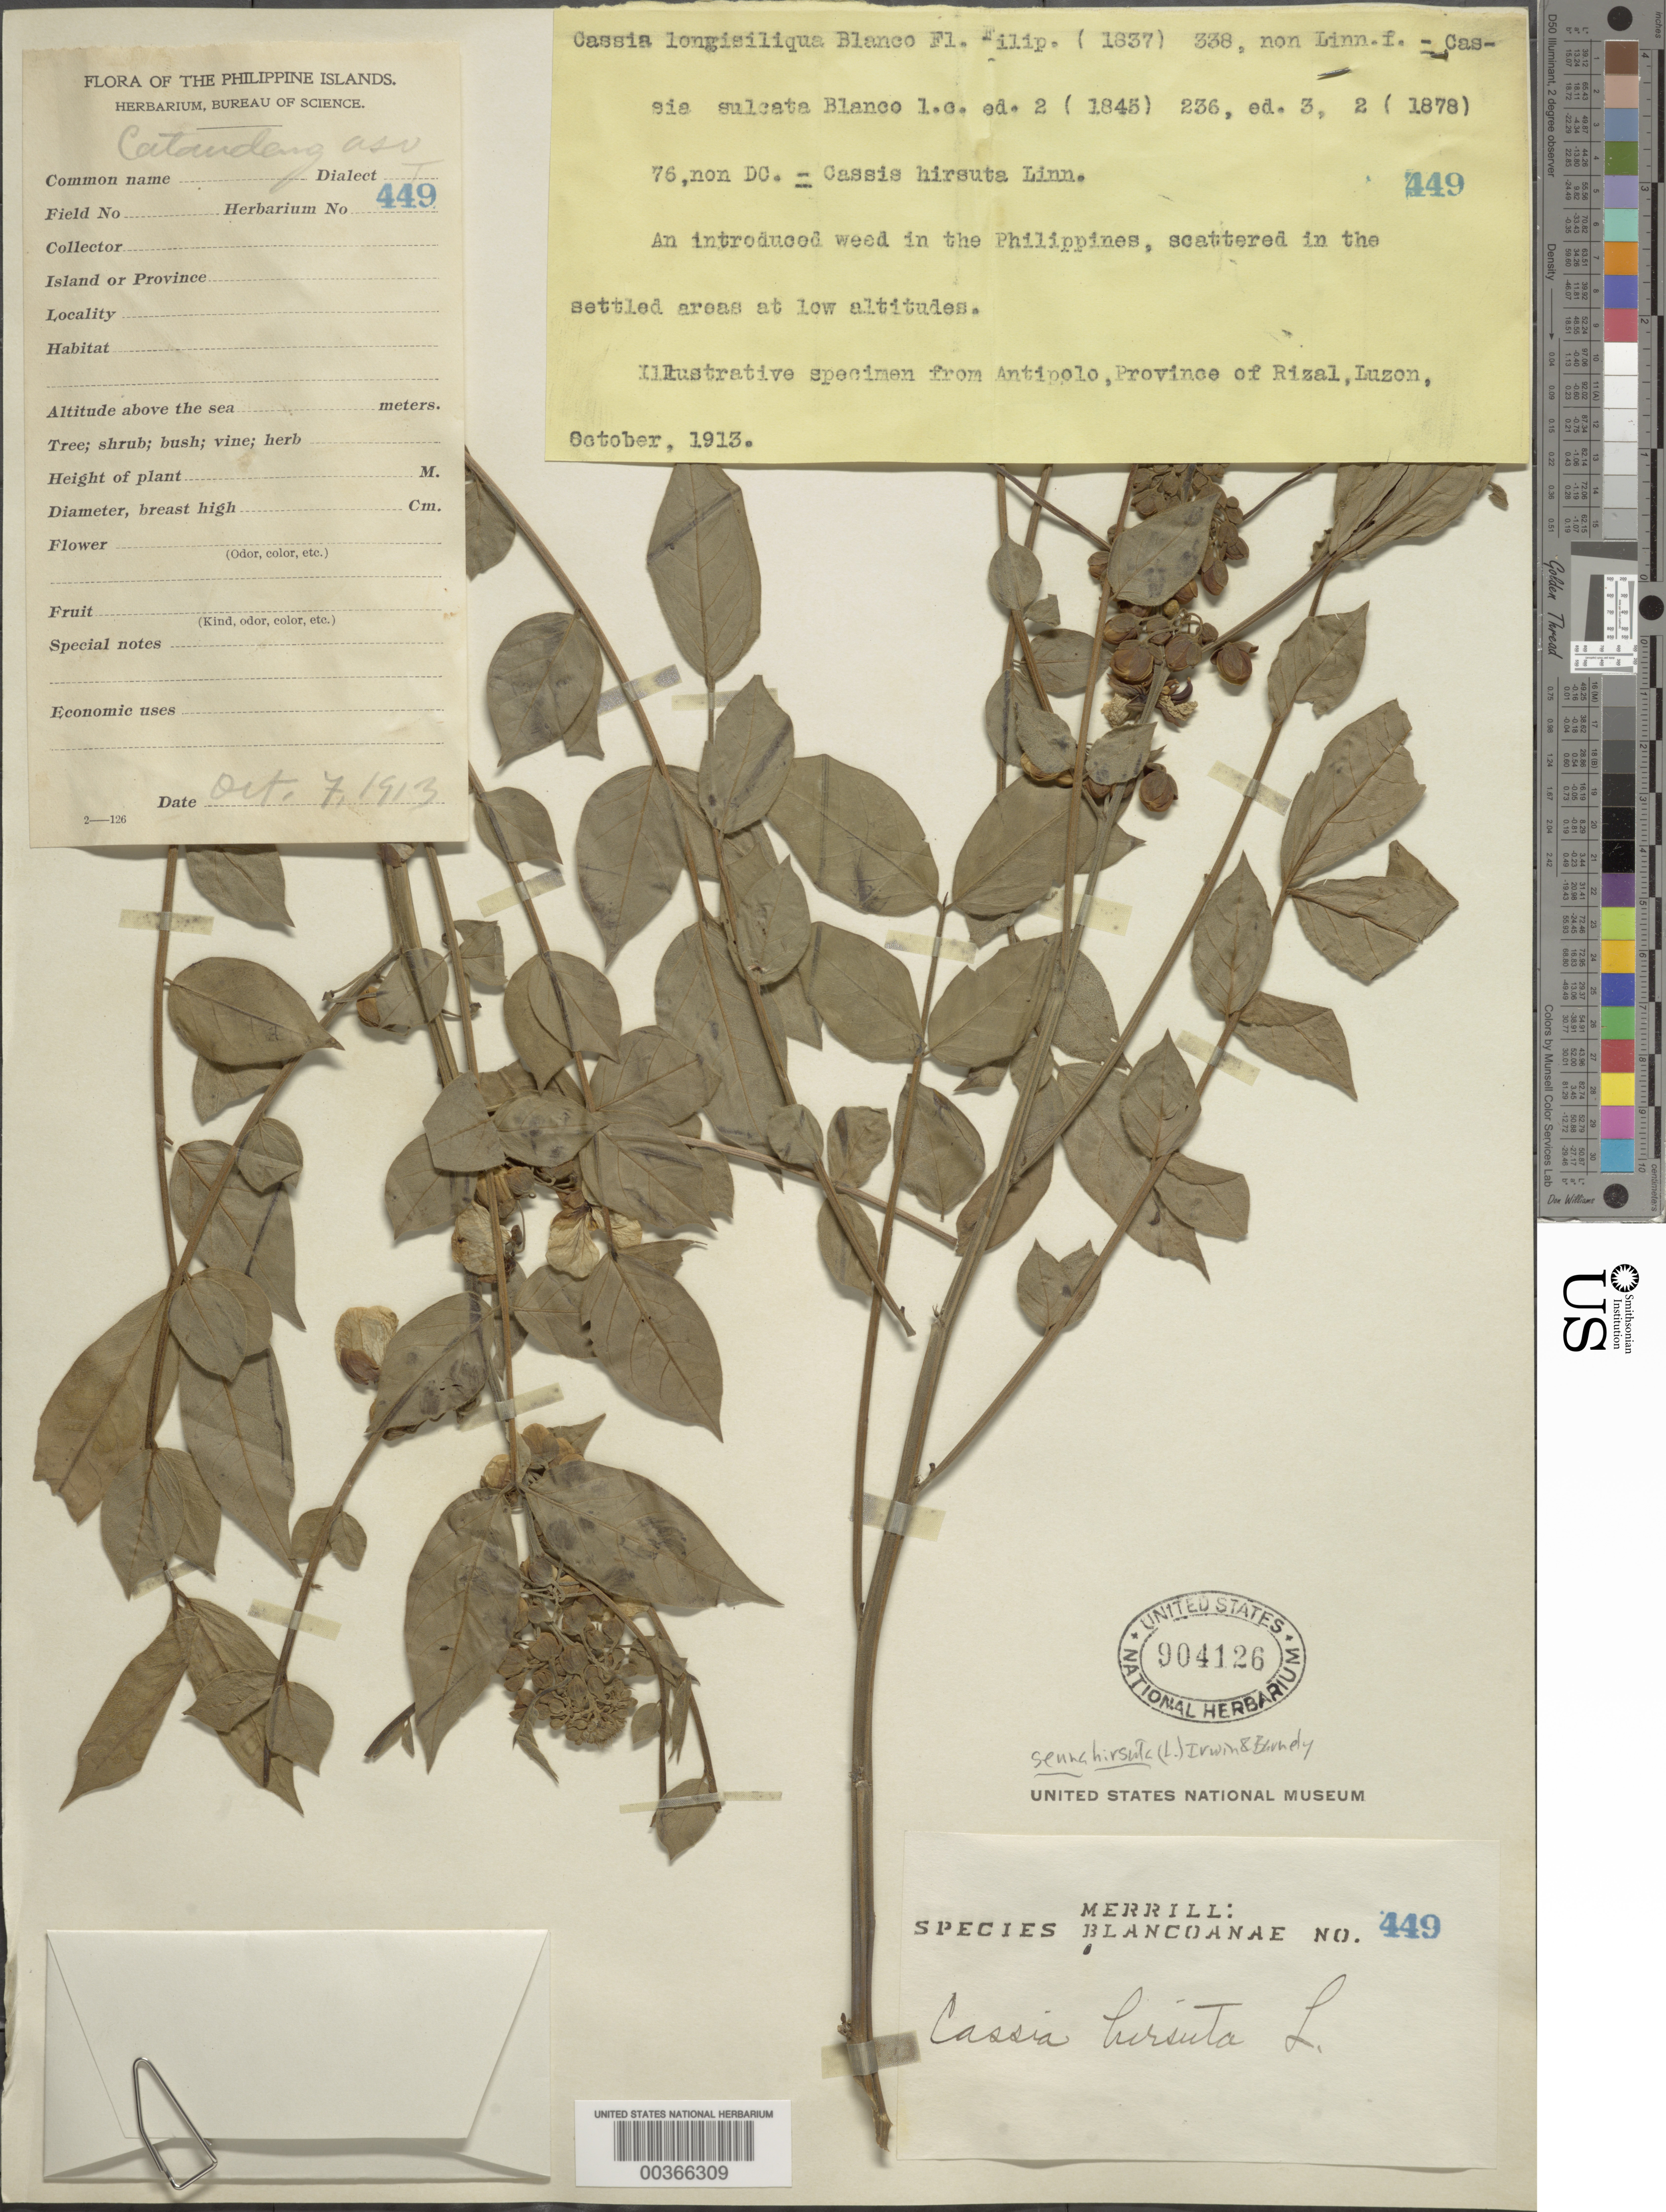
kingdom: Plantae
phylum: Tracheophyta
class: Magnoliopsida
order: Fabales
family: Fabaceae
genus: Senna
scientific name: Senna hirsuta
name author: (L.) H.S. Irwin & Barneby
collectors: E. D. Merrill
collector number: Sp. Blancoan. 0449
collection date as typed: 07 Oct 1913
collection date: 1913-10-07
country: Philippines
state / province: Calabarzon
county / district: Rizal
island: Luzon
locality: Antipolo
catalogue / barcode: US 904126